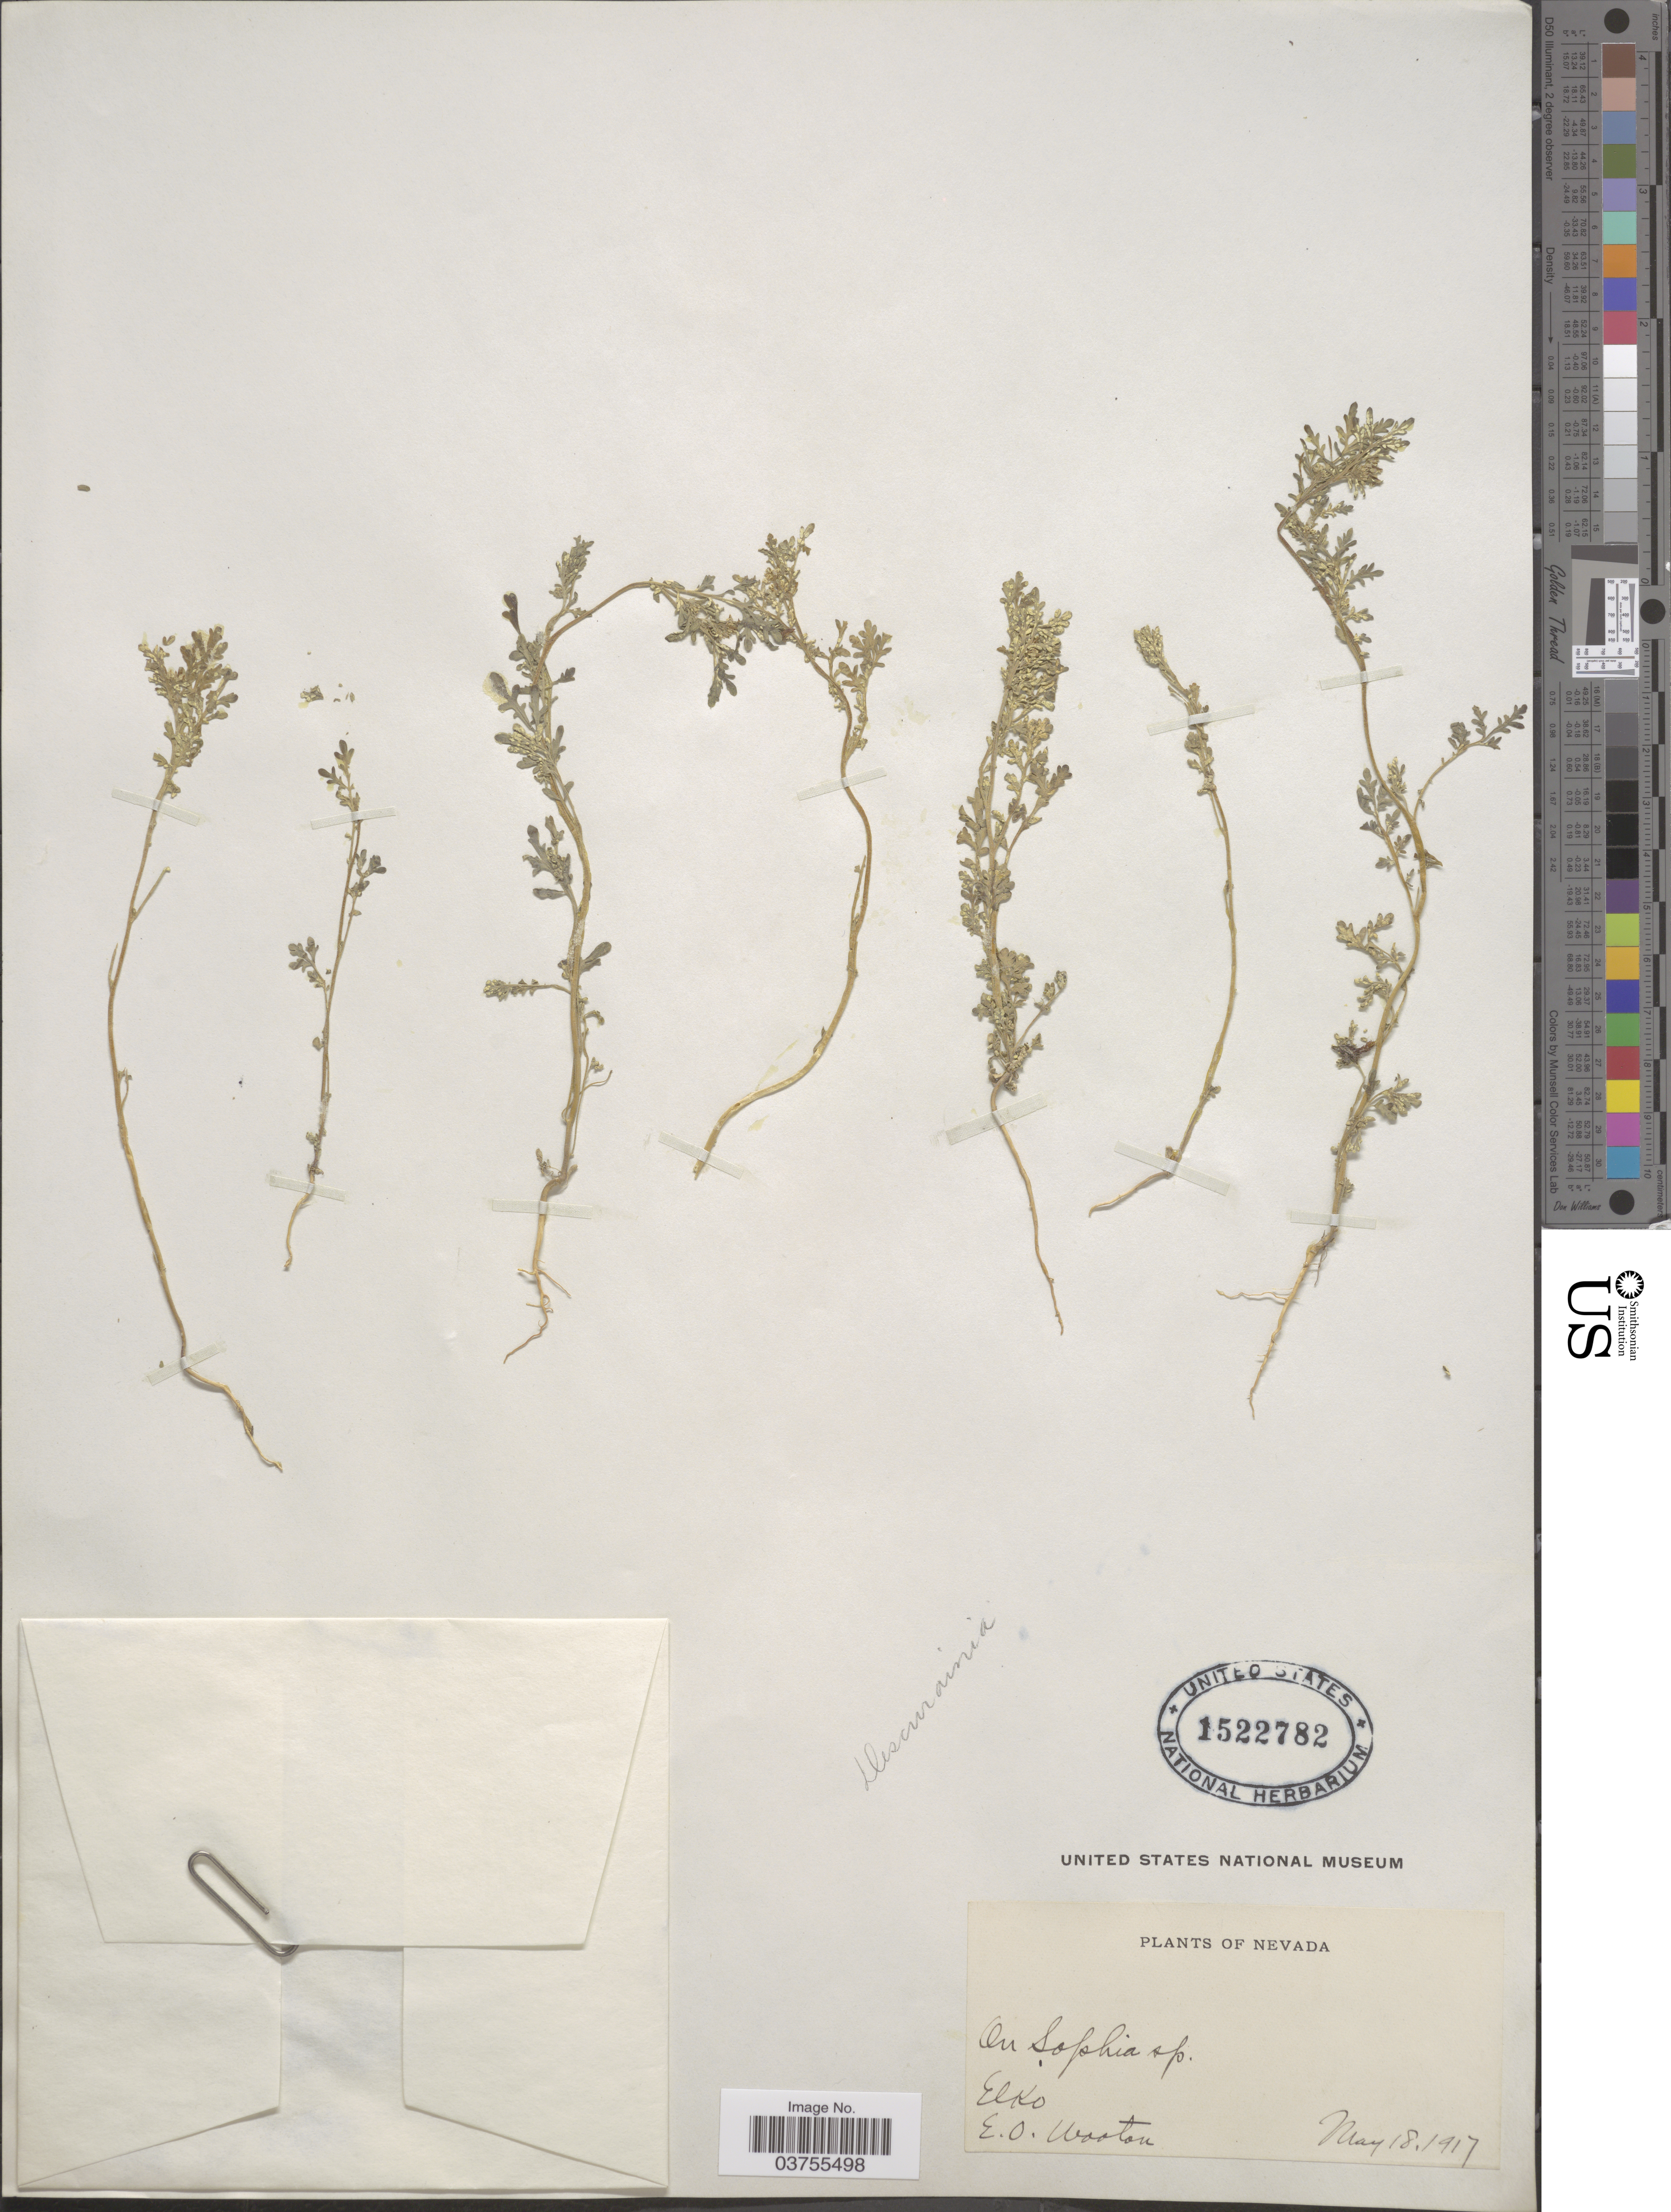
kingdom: Plantae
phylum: Tracheophyta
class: Magnoliopsida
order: Brassicales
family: Brassicaceae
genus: Descurainia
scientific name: Descurainia sp.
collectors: E. O. Wooton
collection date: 1917-05-18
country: United States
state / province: Nevada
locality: Elko.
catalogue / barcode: US 1522782